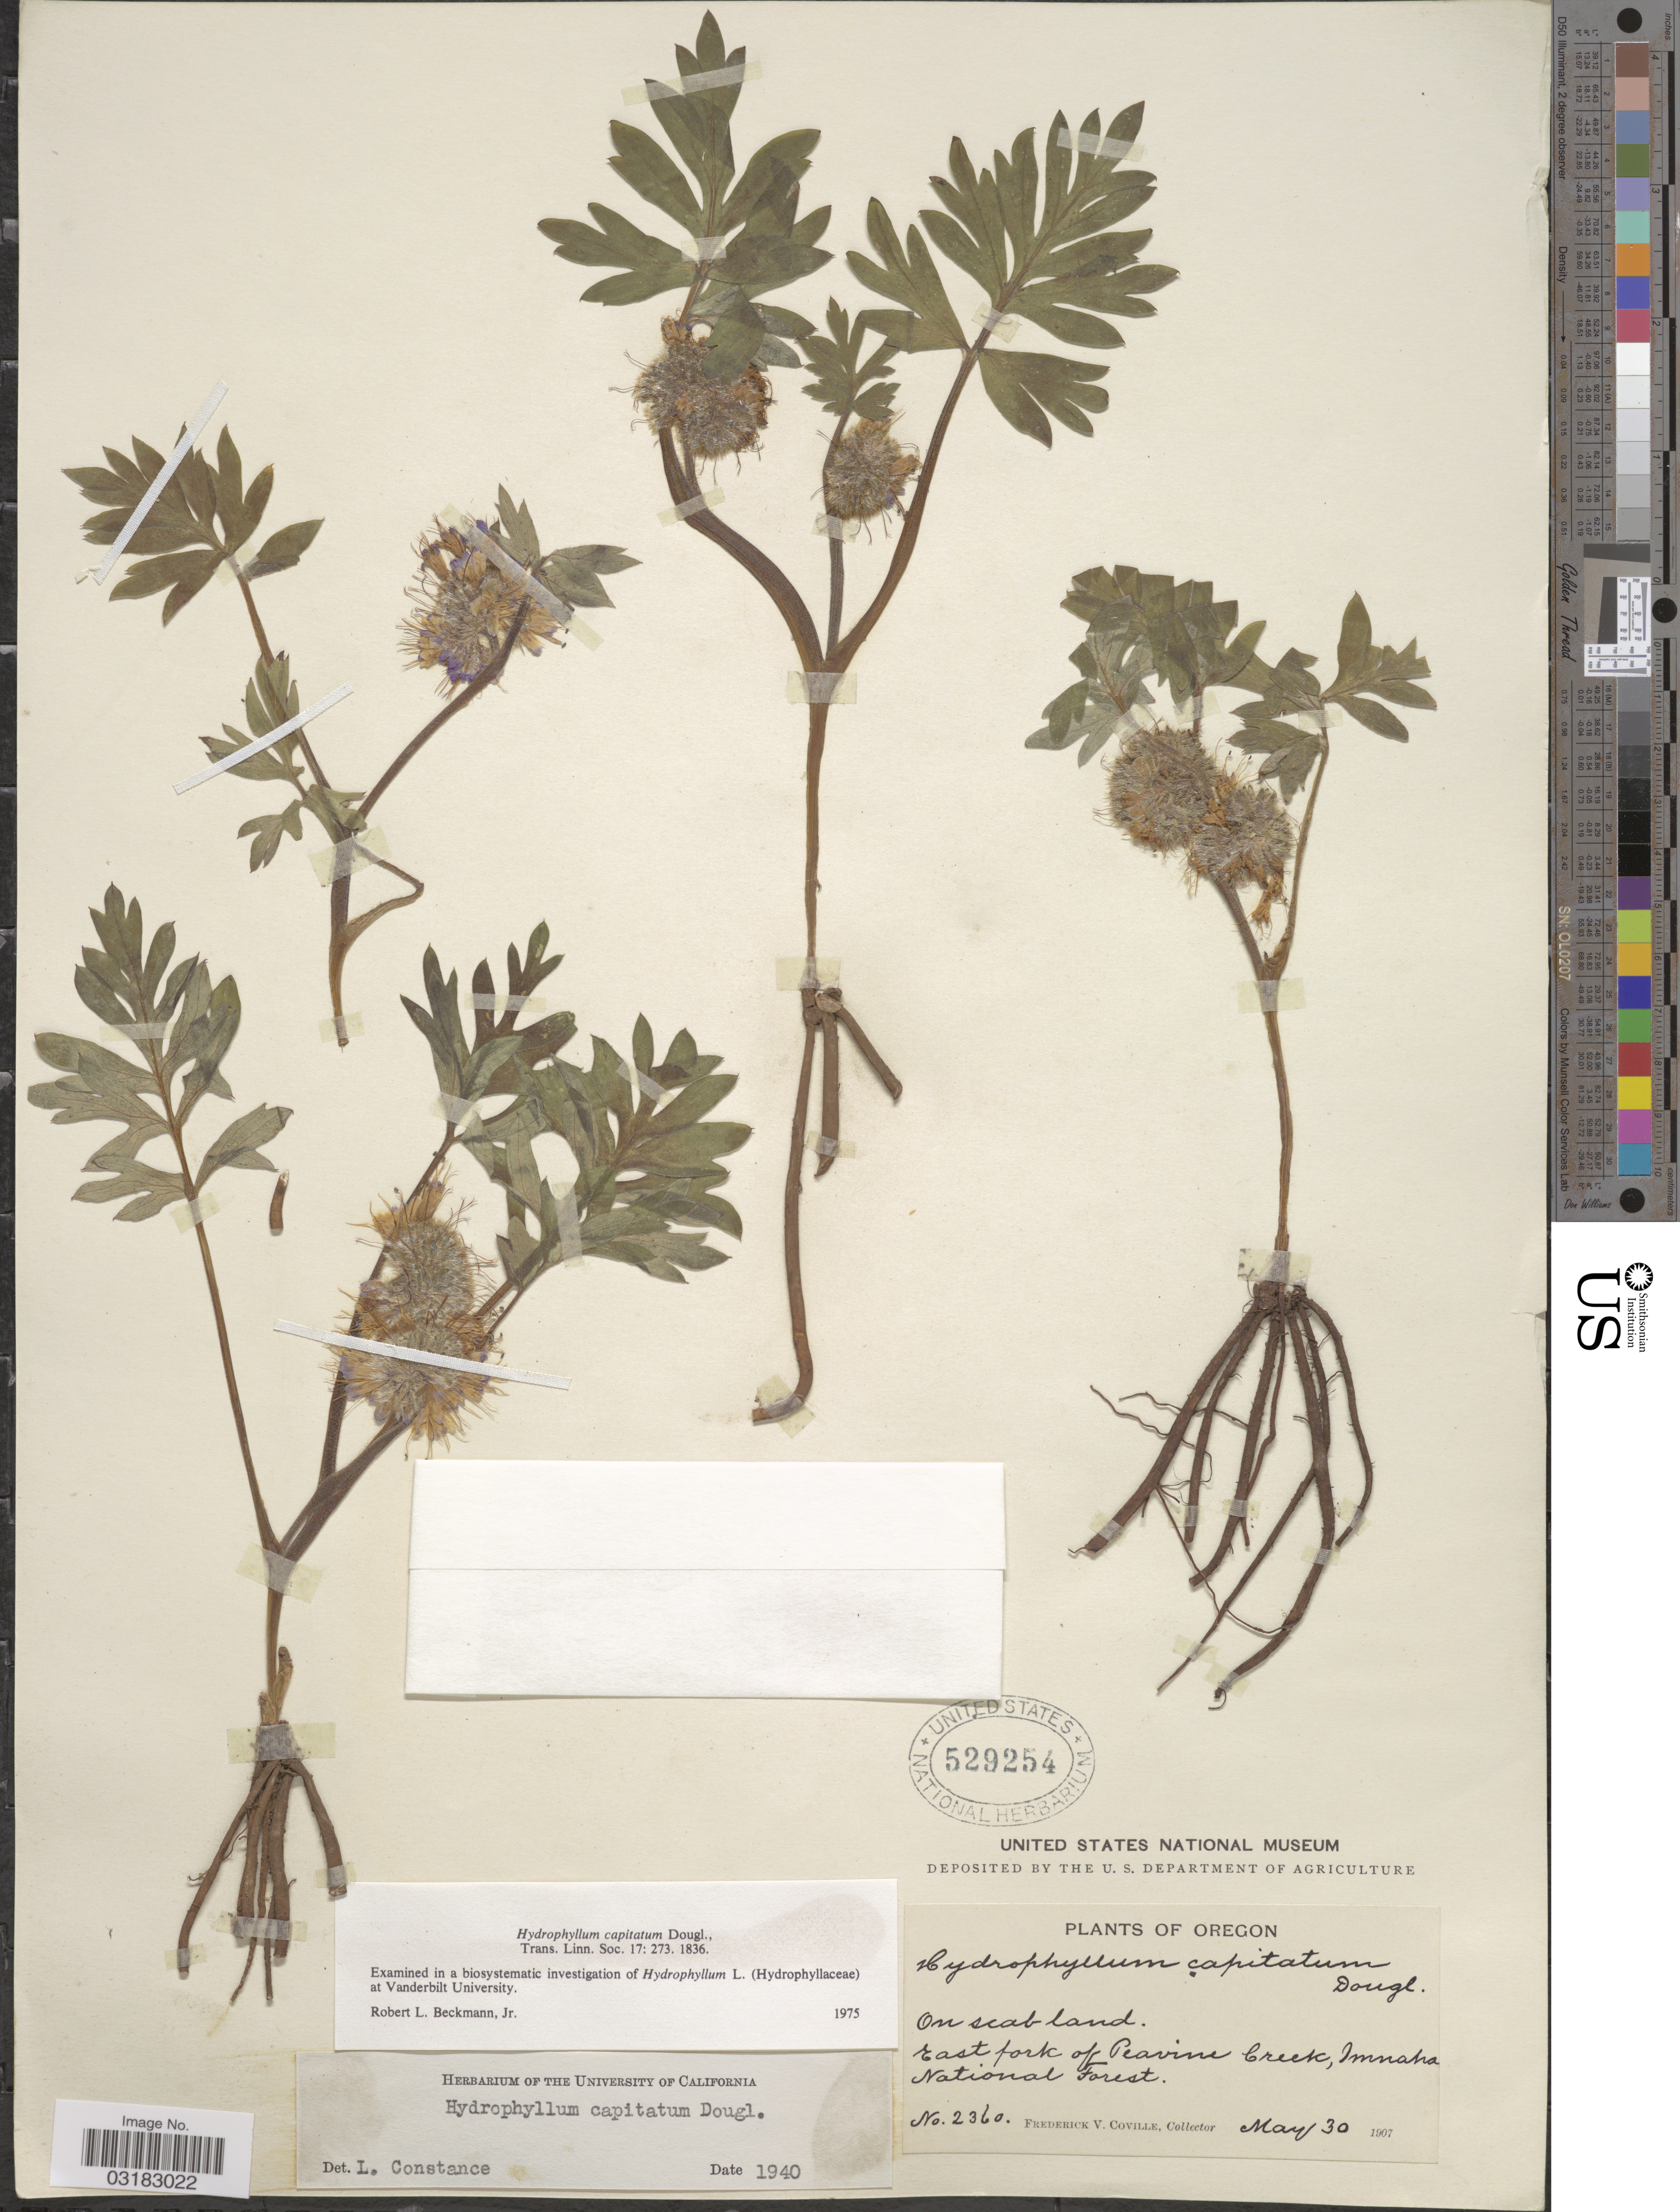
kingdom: Plantae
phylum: Tracheophyta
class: Magnoliopsida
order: Boraginales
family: Hydrophyllaceae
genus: Hydrophyllum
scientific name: Hydrophyllum capitatum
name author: Douglas ex Benth.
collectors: F. V. Coville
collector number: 2360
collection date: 1907-05-30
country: United States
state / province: Oregon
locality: East Fork of Peavine Creek, Imnaha National Forest.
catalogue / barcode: US 529254